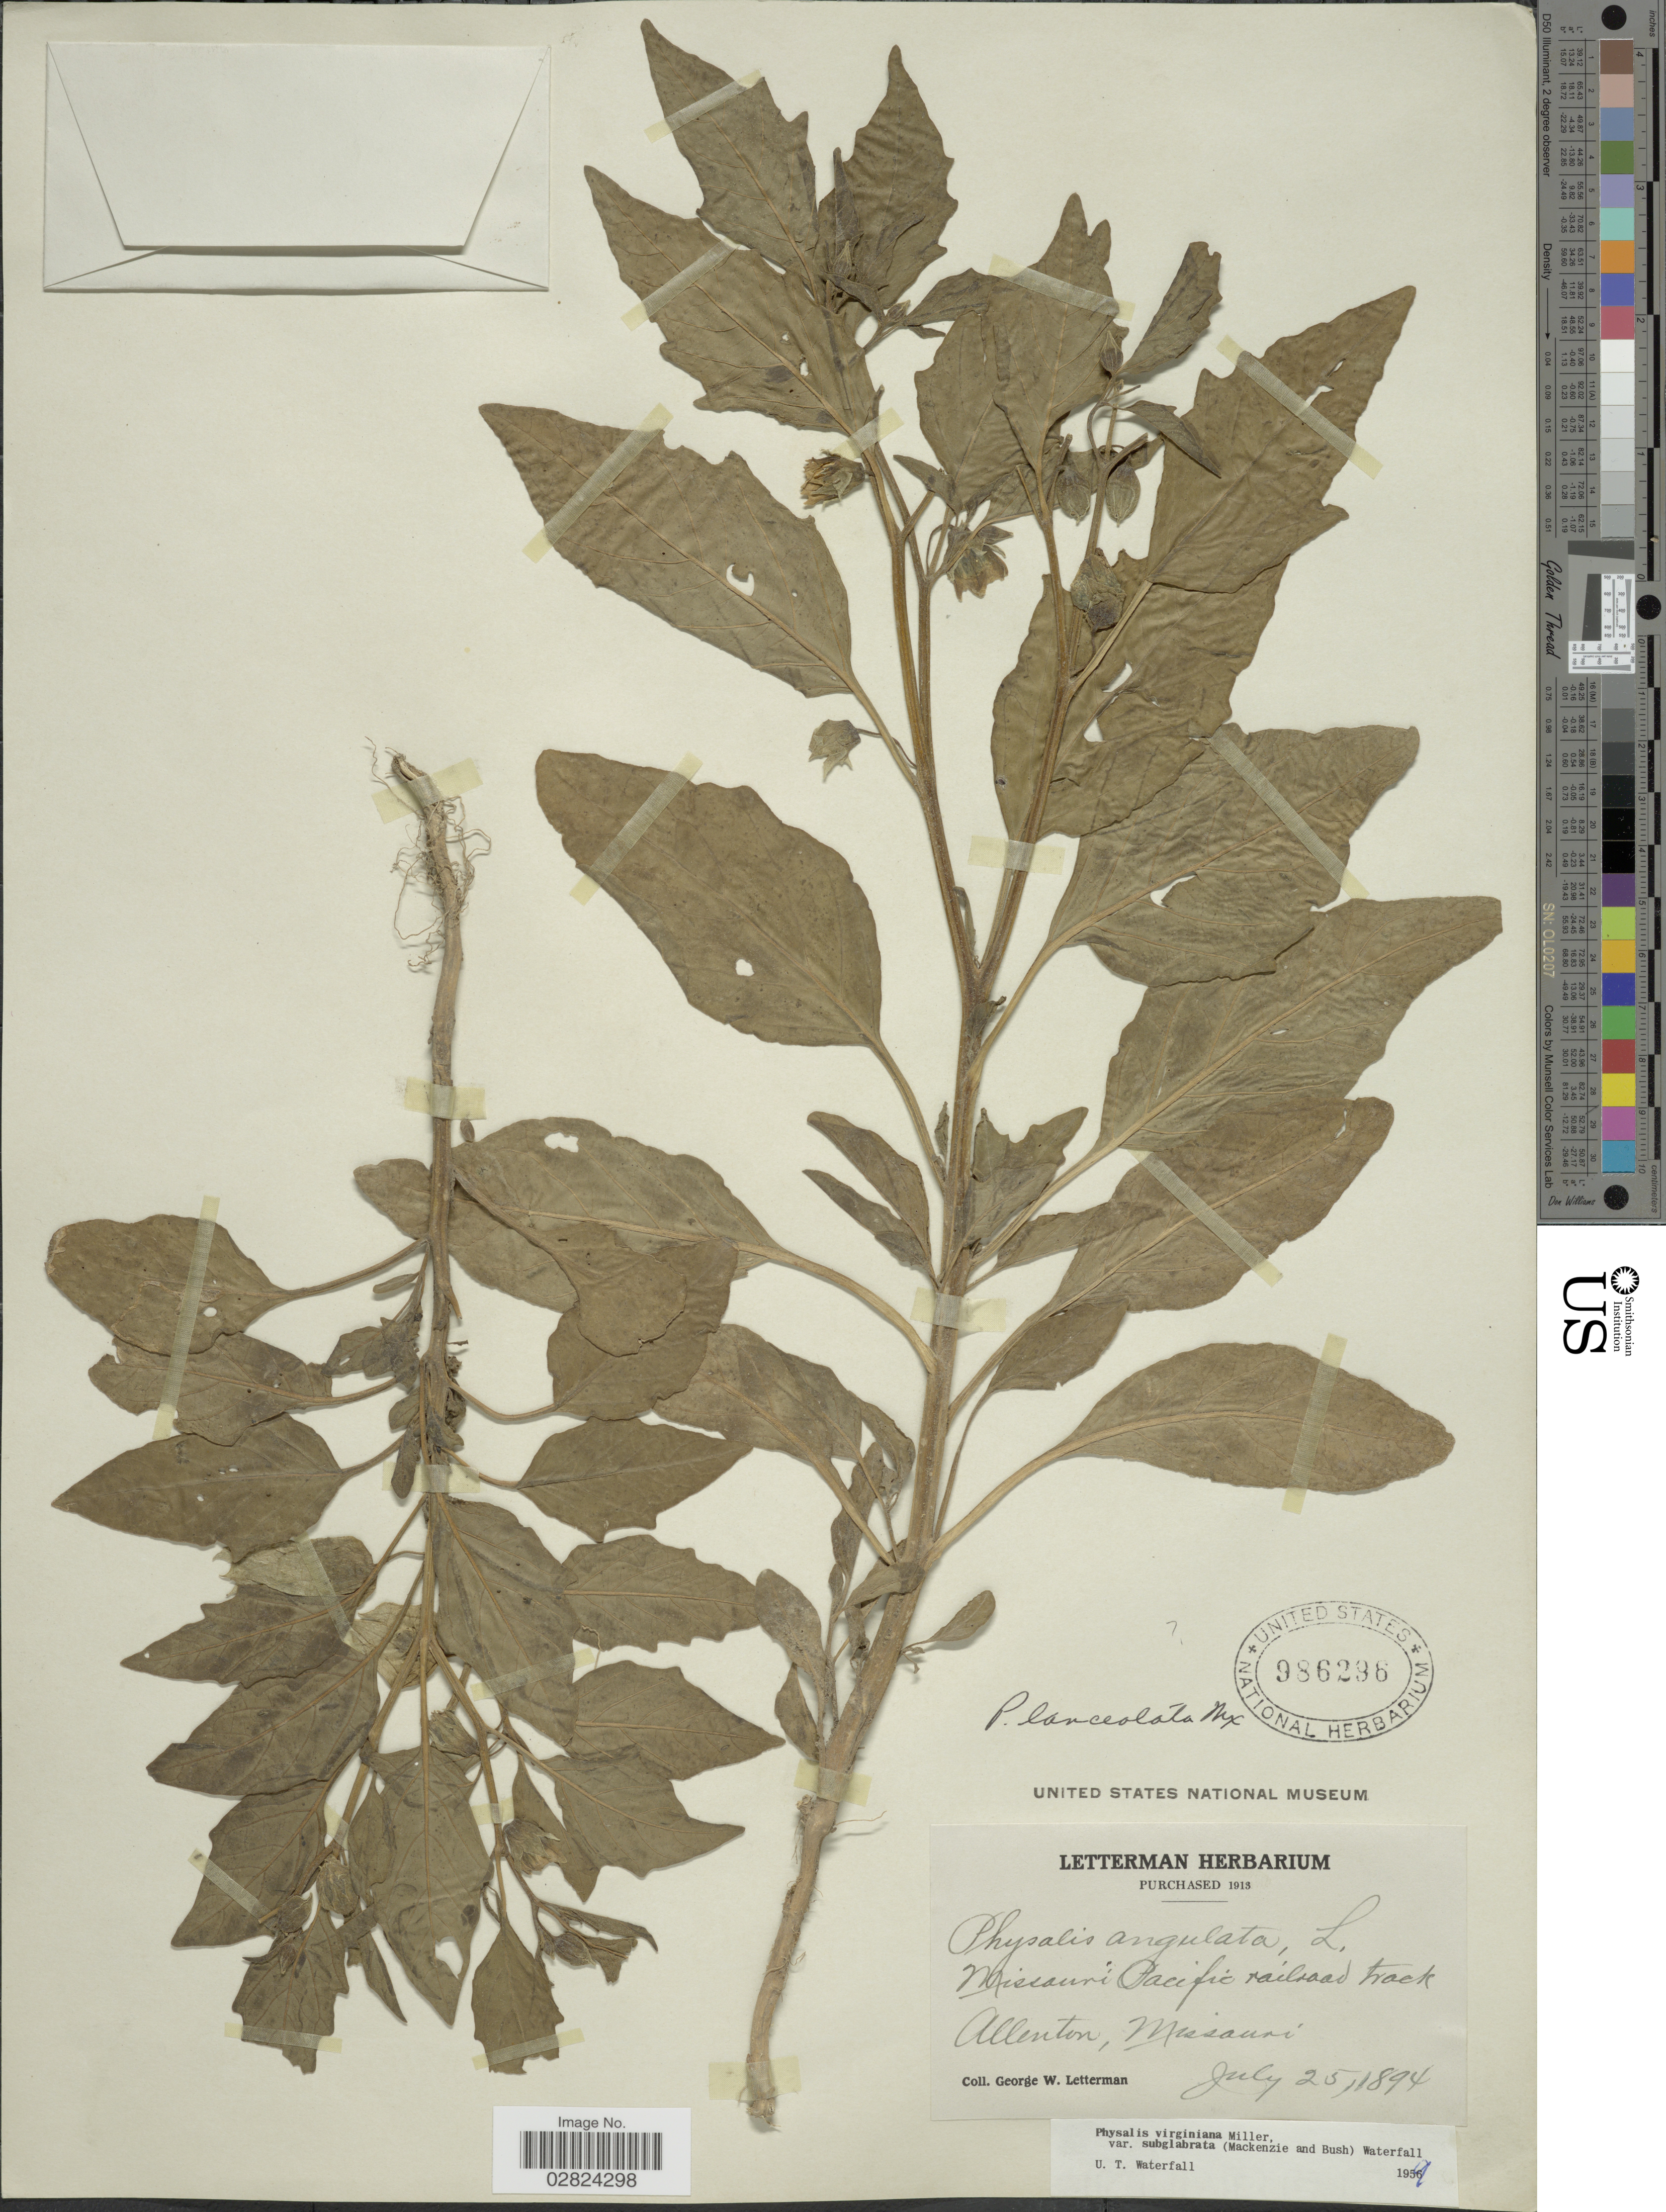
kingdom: Plantae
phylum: Tracheophyta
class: Magnoliopsida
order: Solanales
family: Solanaceae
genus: Physalis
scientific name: Physalis virginiana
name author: Mill.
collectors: G. W. Letterman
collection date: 1894-07-25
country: United States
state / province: Missouri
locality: Missouri Pacific railroad track Allenton.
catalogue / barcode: US 986296